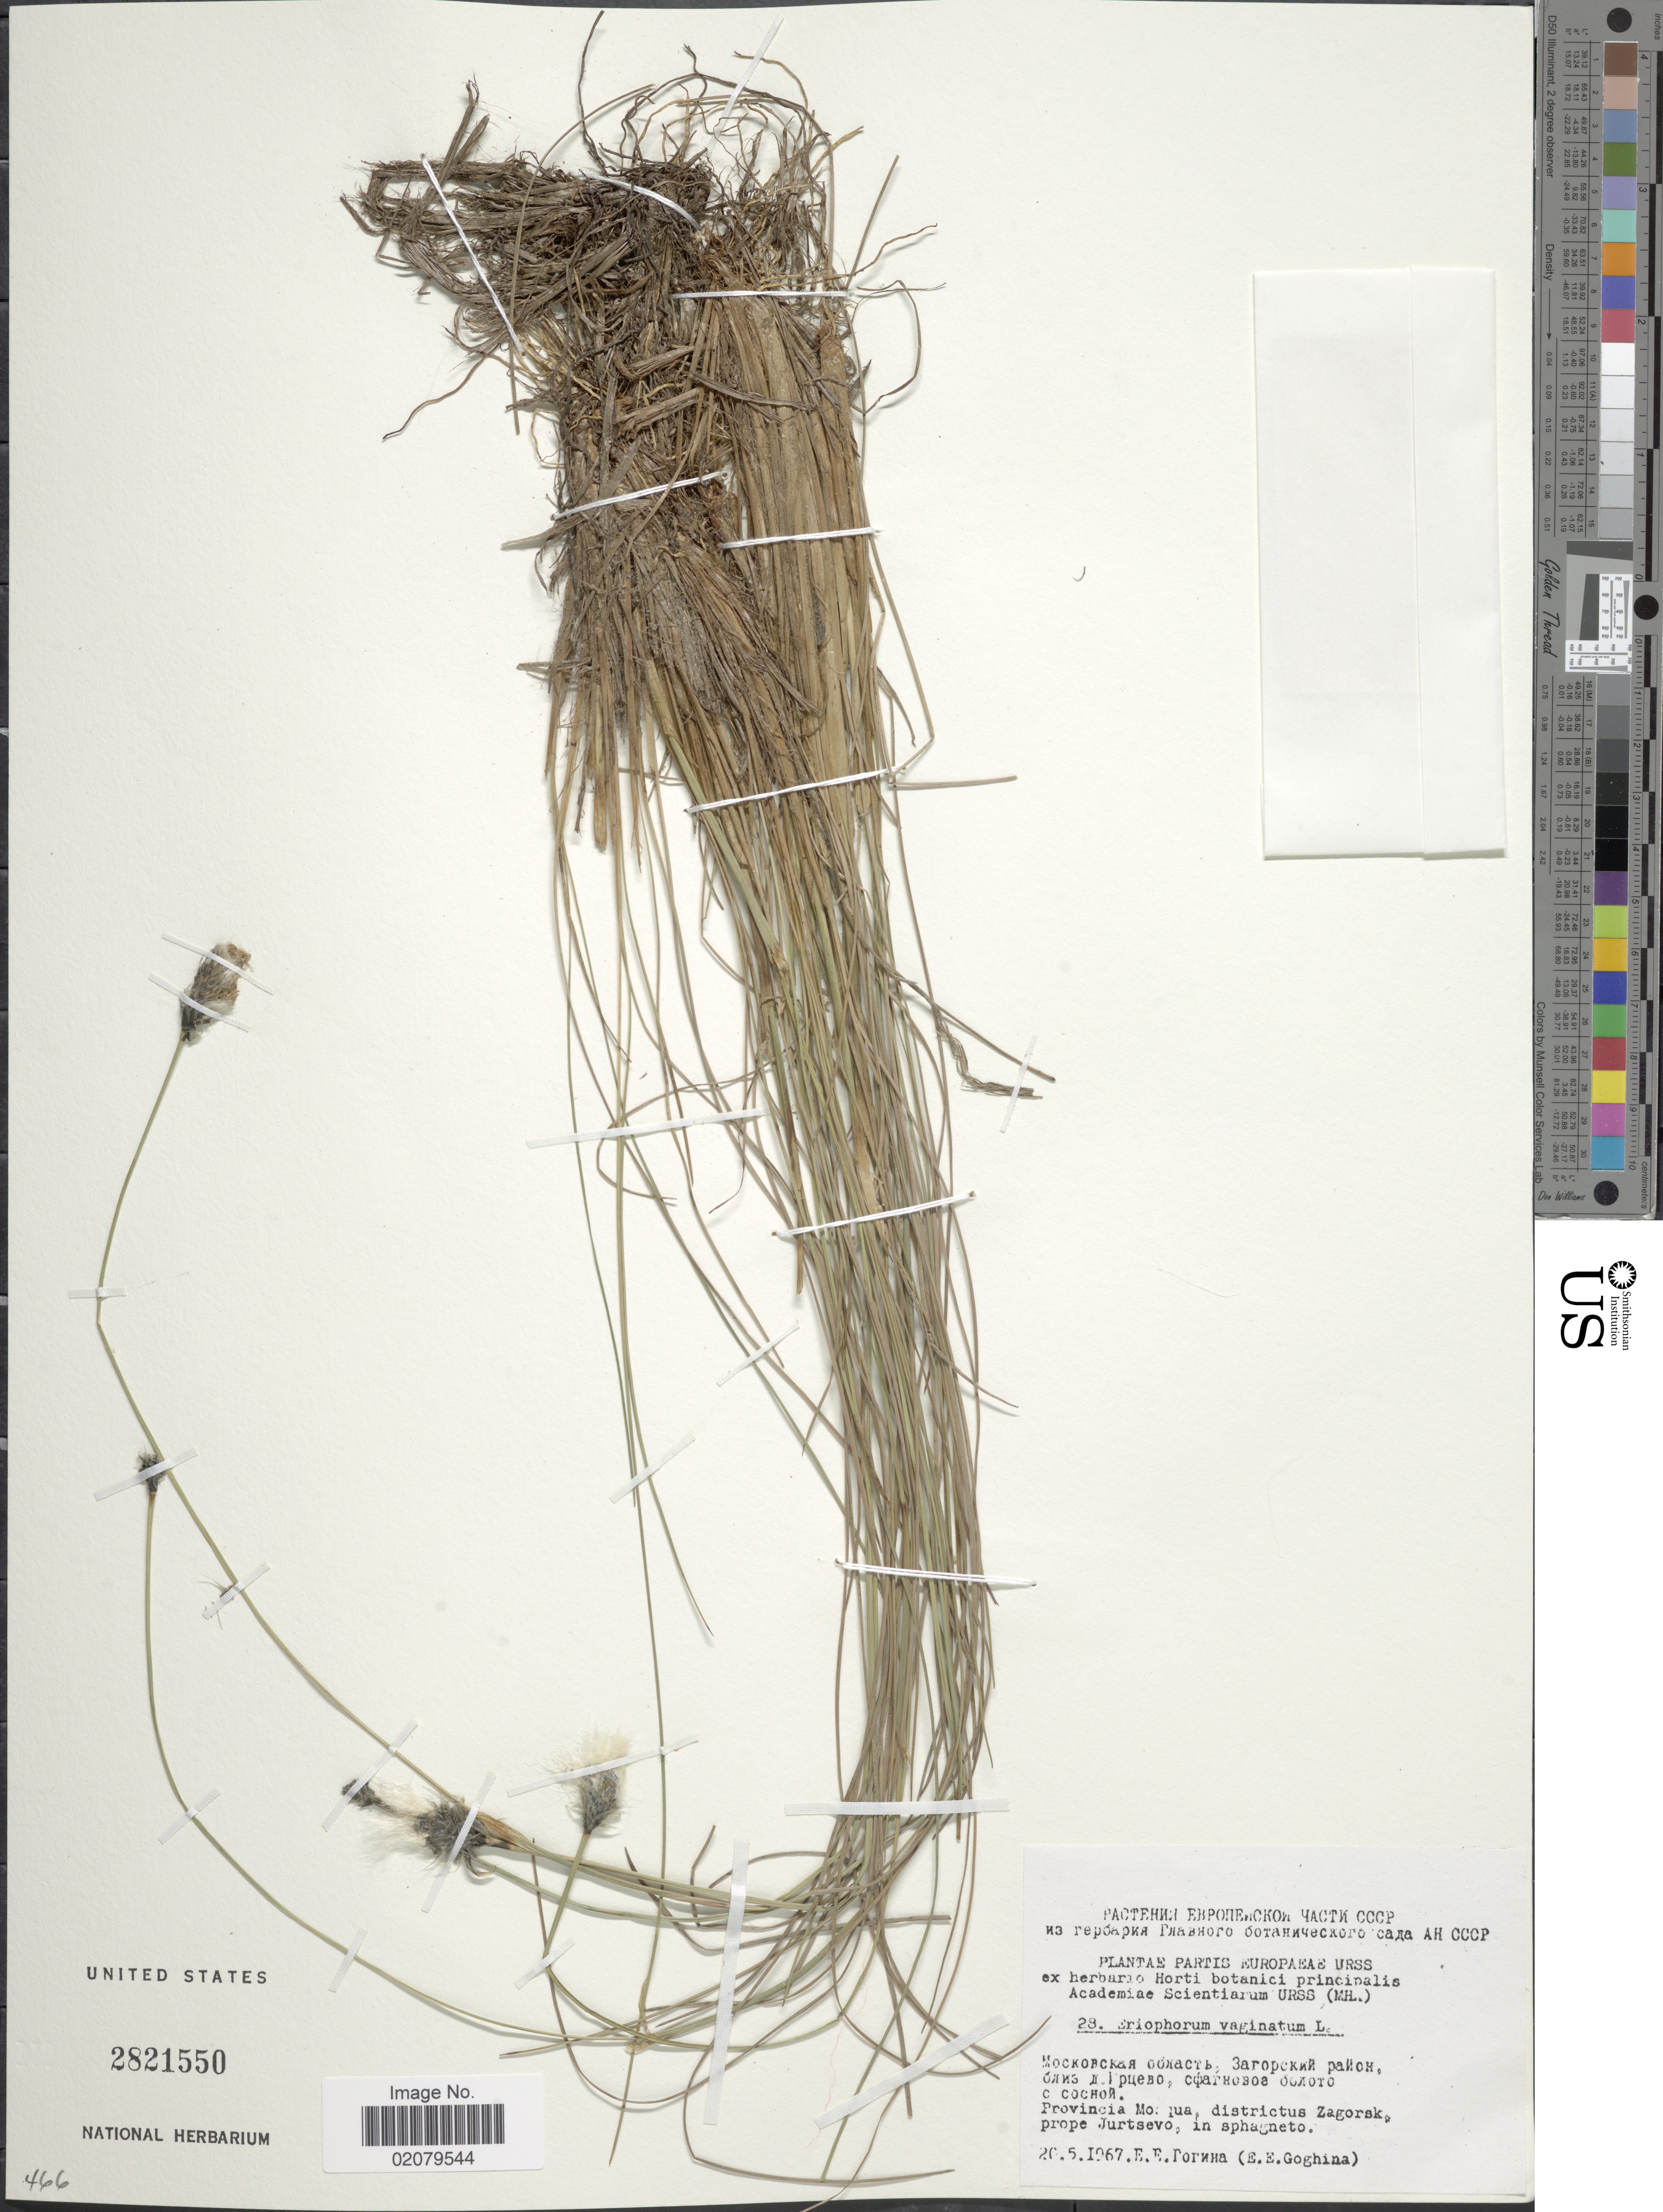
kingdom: Plantae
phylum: Tracheophyta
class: Liliopsida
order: Poales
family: Cyperaceae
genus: Eriophorum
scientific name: Eriophorum vaginatum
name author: L.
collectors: E. Goghina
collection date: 1967-05-20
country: Russian Federation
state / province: Moscow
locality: Provincia Mosqua, districtus Zagorsk, prope Jurtsevo, in sphagneto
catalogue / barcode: US 2821550